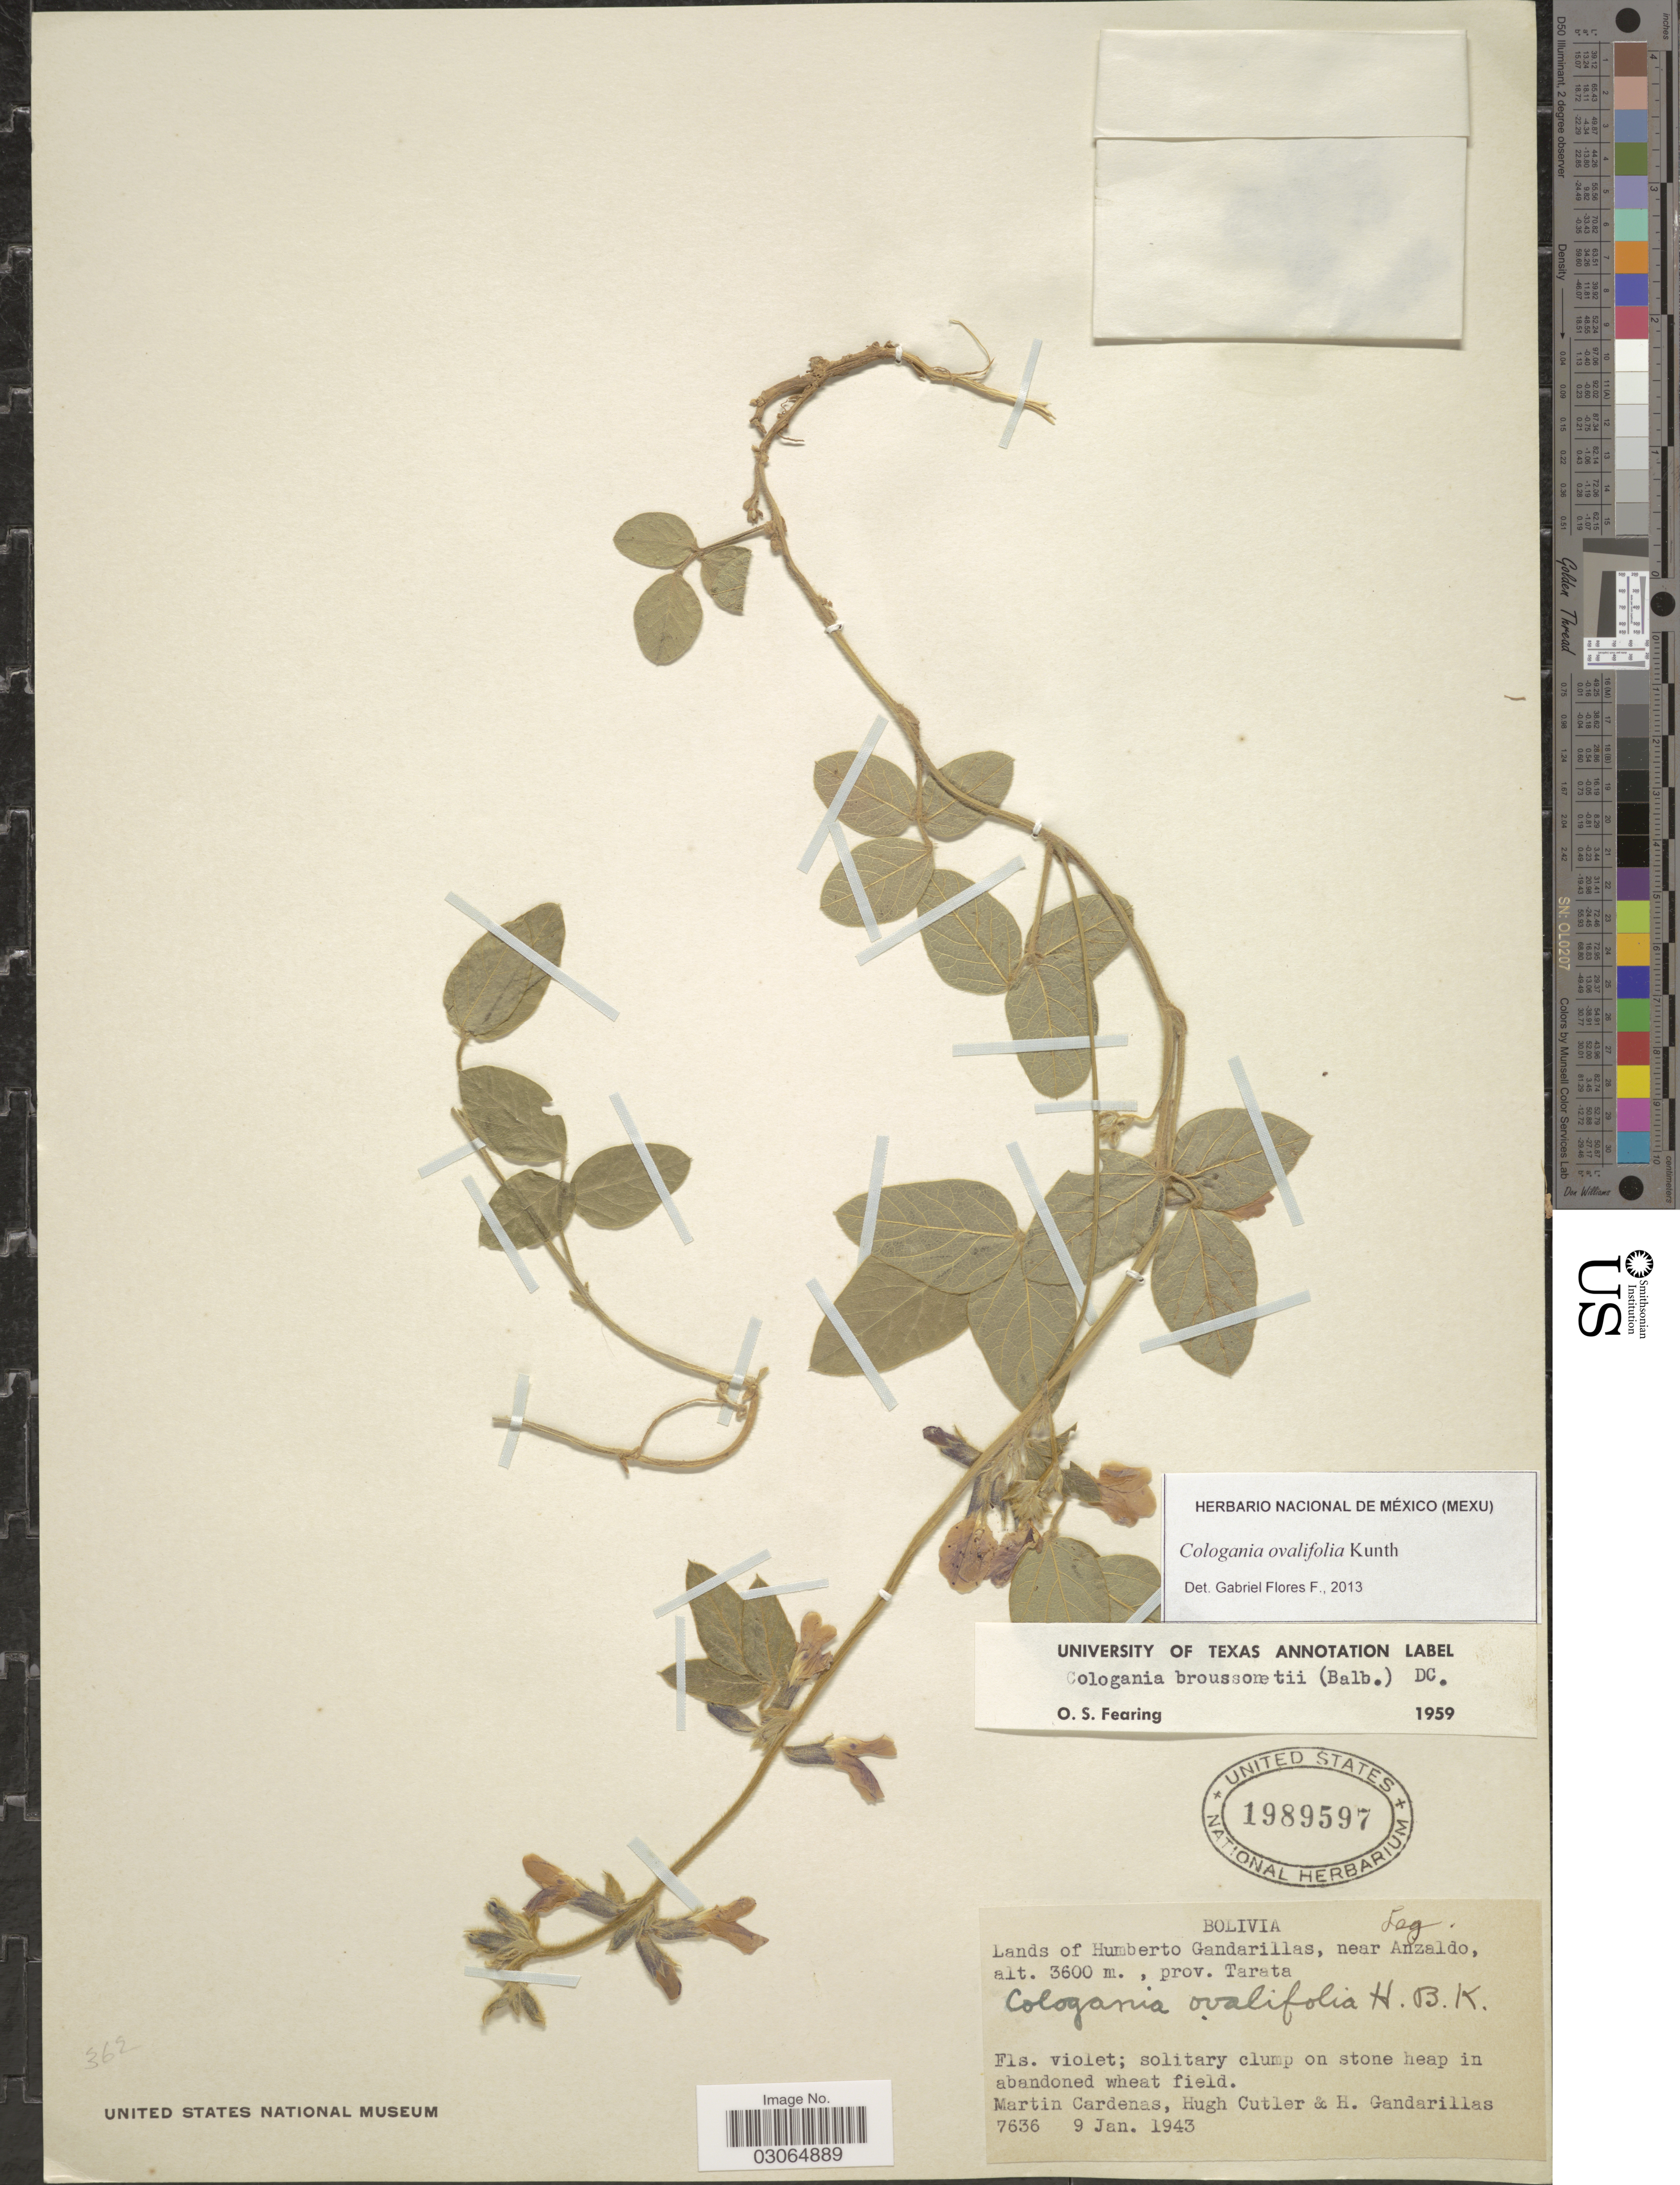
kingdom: Plantae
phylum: Tracheophyta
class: Magnoliopsida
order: Fabales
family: Fabaceae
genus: Cologania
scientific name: Cologania broussonetii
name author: (Balb.) DC.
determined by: Fearing, O. S.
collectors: M. Cárdenas, H. C. Cutler & H. Gandarillas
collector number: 7636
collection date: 1943-01-09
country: Bolivia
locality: Lands of Humberto Gandarillas, near Anzaldo. Prov. Tarata.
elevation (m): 3600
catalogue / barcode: US 1989597